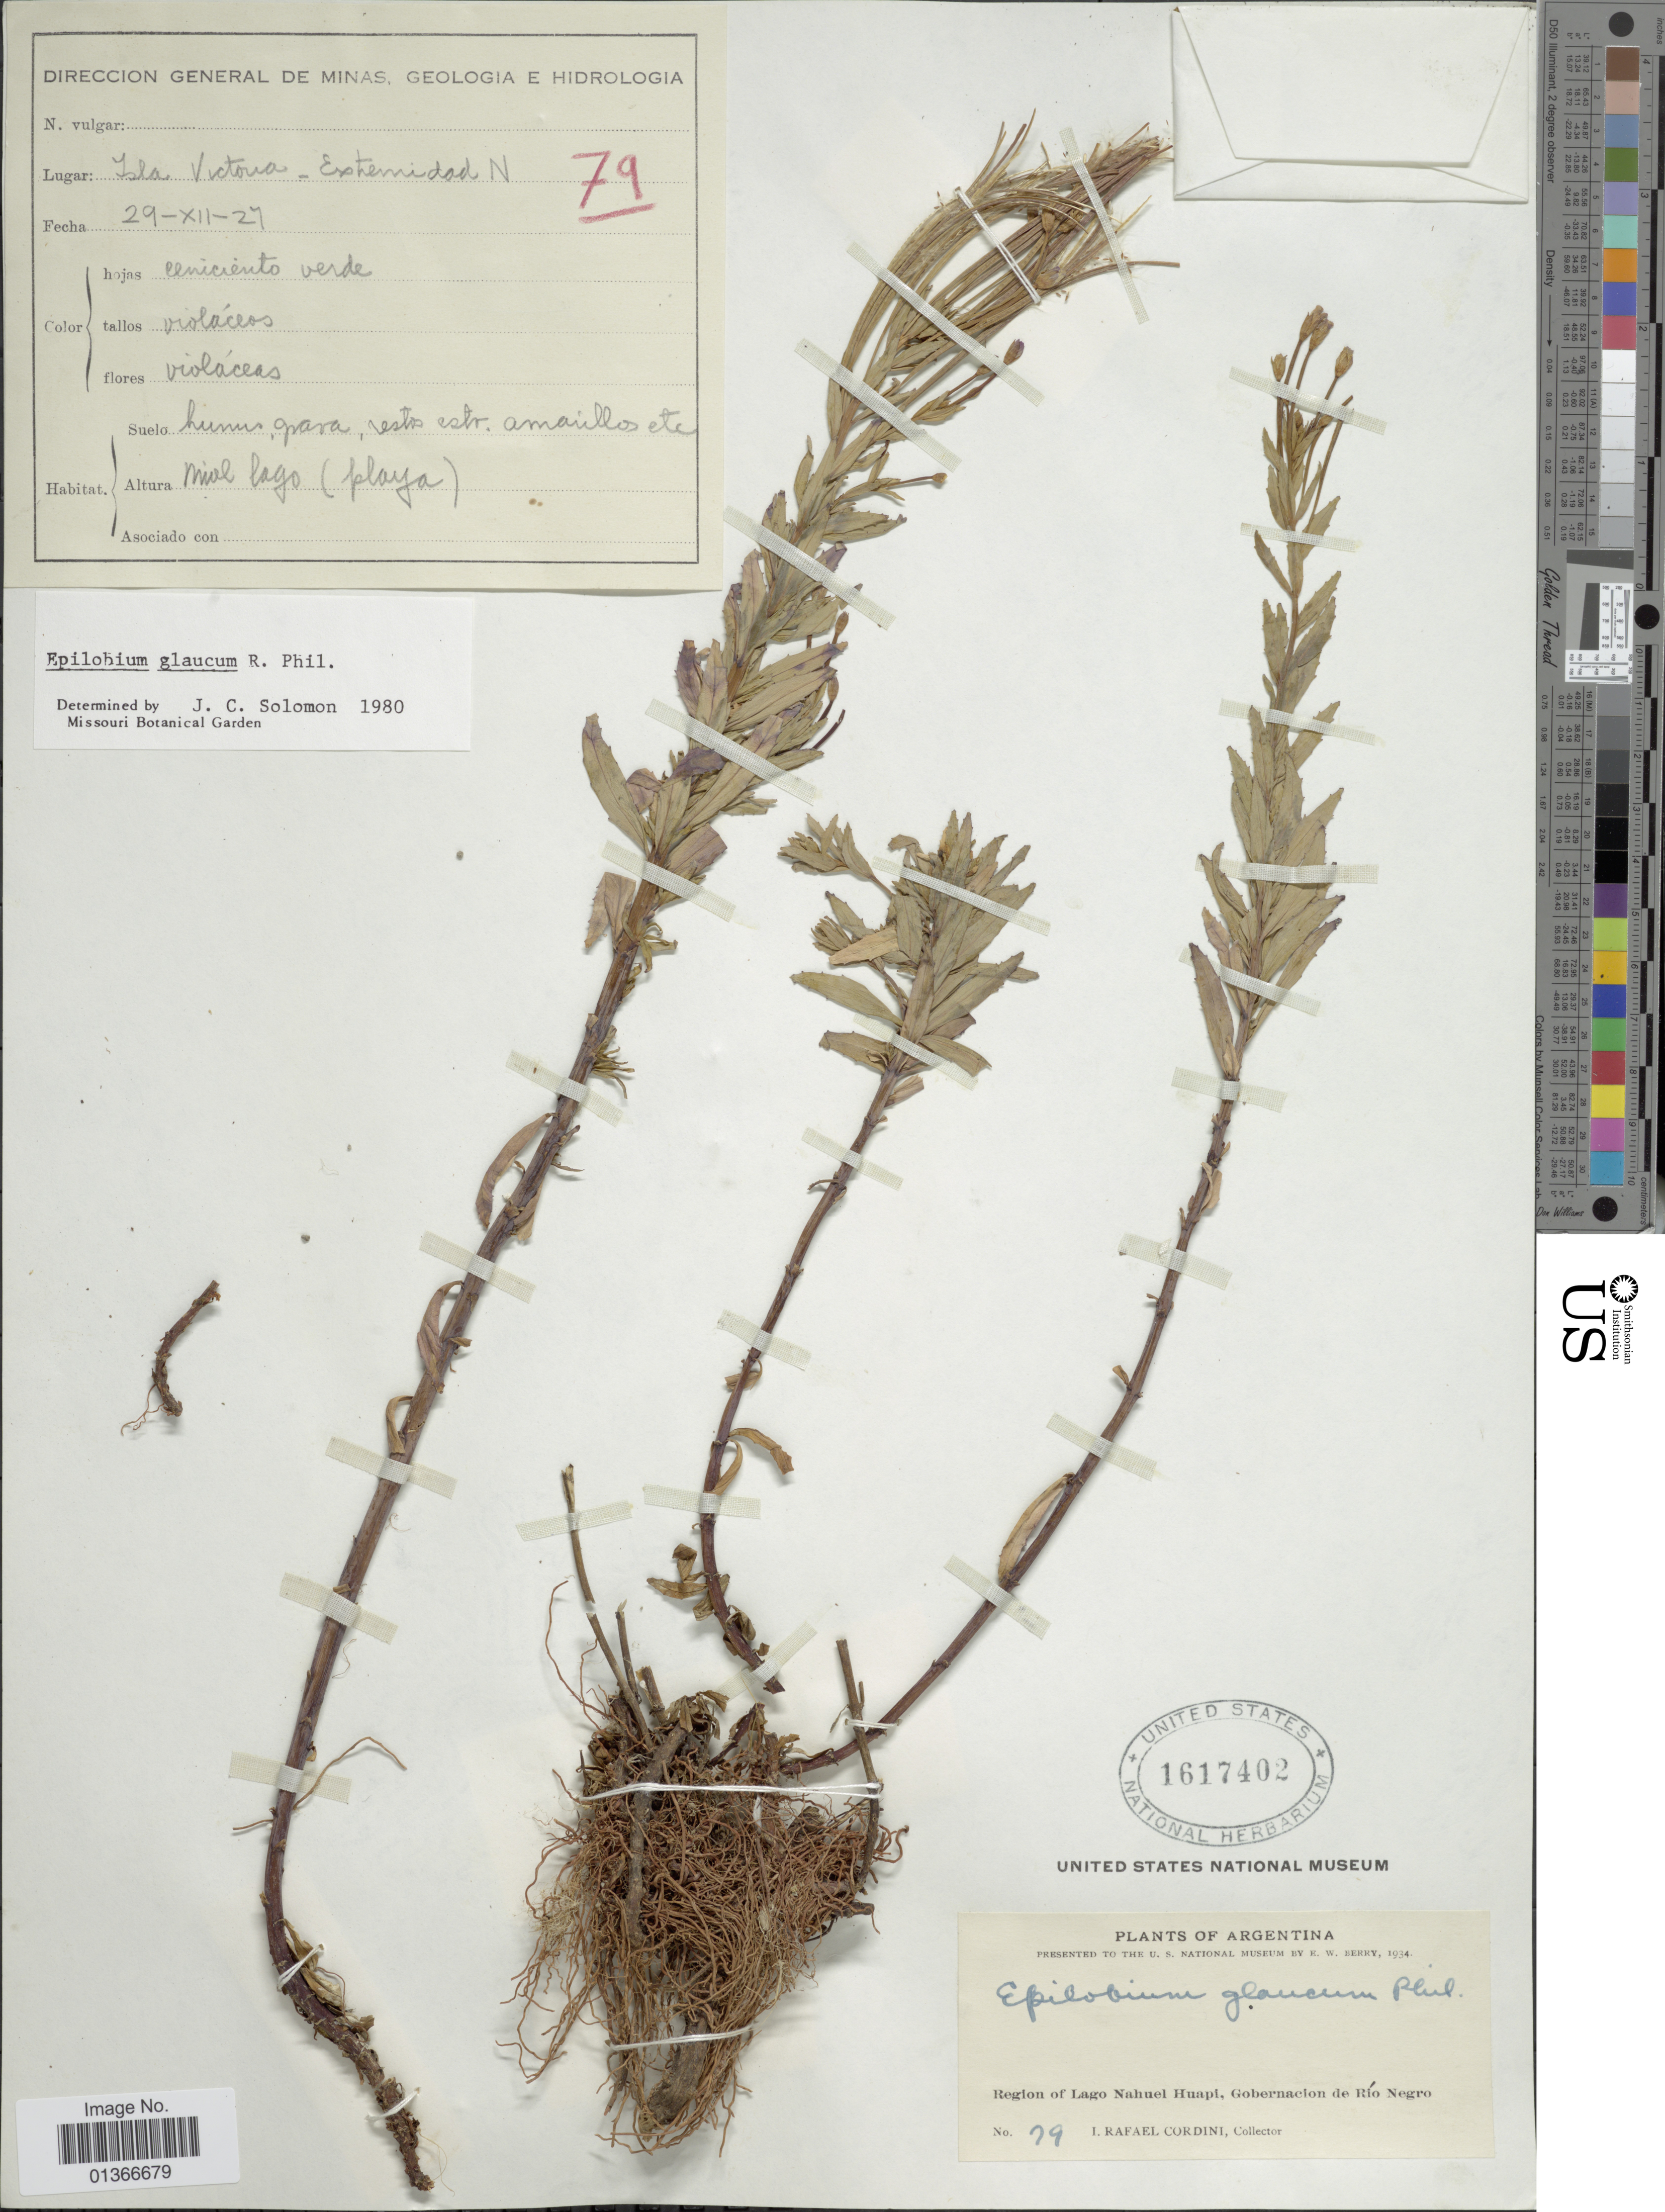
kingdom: Plantae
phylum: Tracheophyta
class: Magnoliopsida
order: Myrtales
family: Onagraceae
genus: Epilobium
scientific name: Epilobium glaucum Howell, nom. illeg.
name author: Howell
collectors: I. Cordini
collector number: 79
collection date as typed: Transcribed d/m/y: 29/12/27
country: Argentina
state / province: Rio Negro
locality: Region of Lago Nahuel Huapi, Gobernacion de Río Negro. Isla Victoria- Estremidad N.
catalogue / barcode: US 1617402